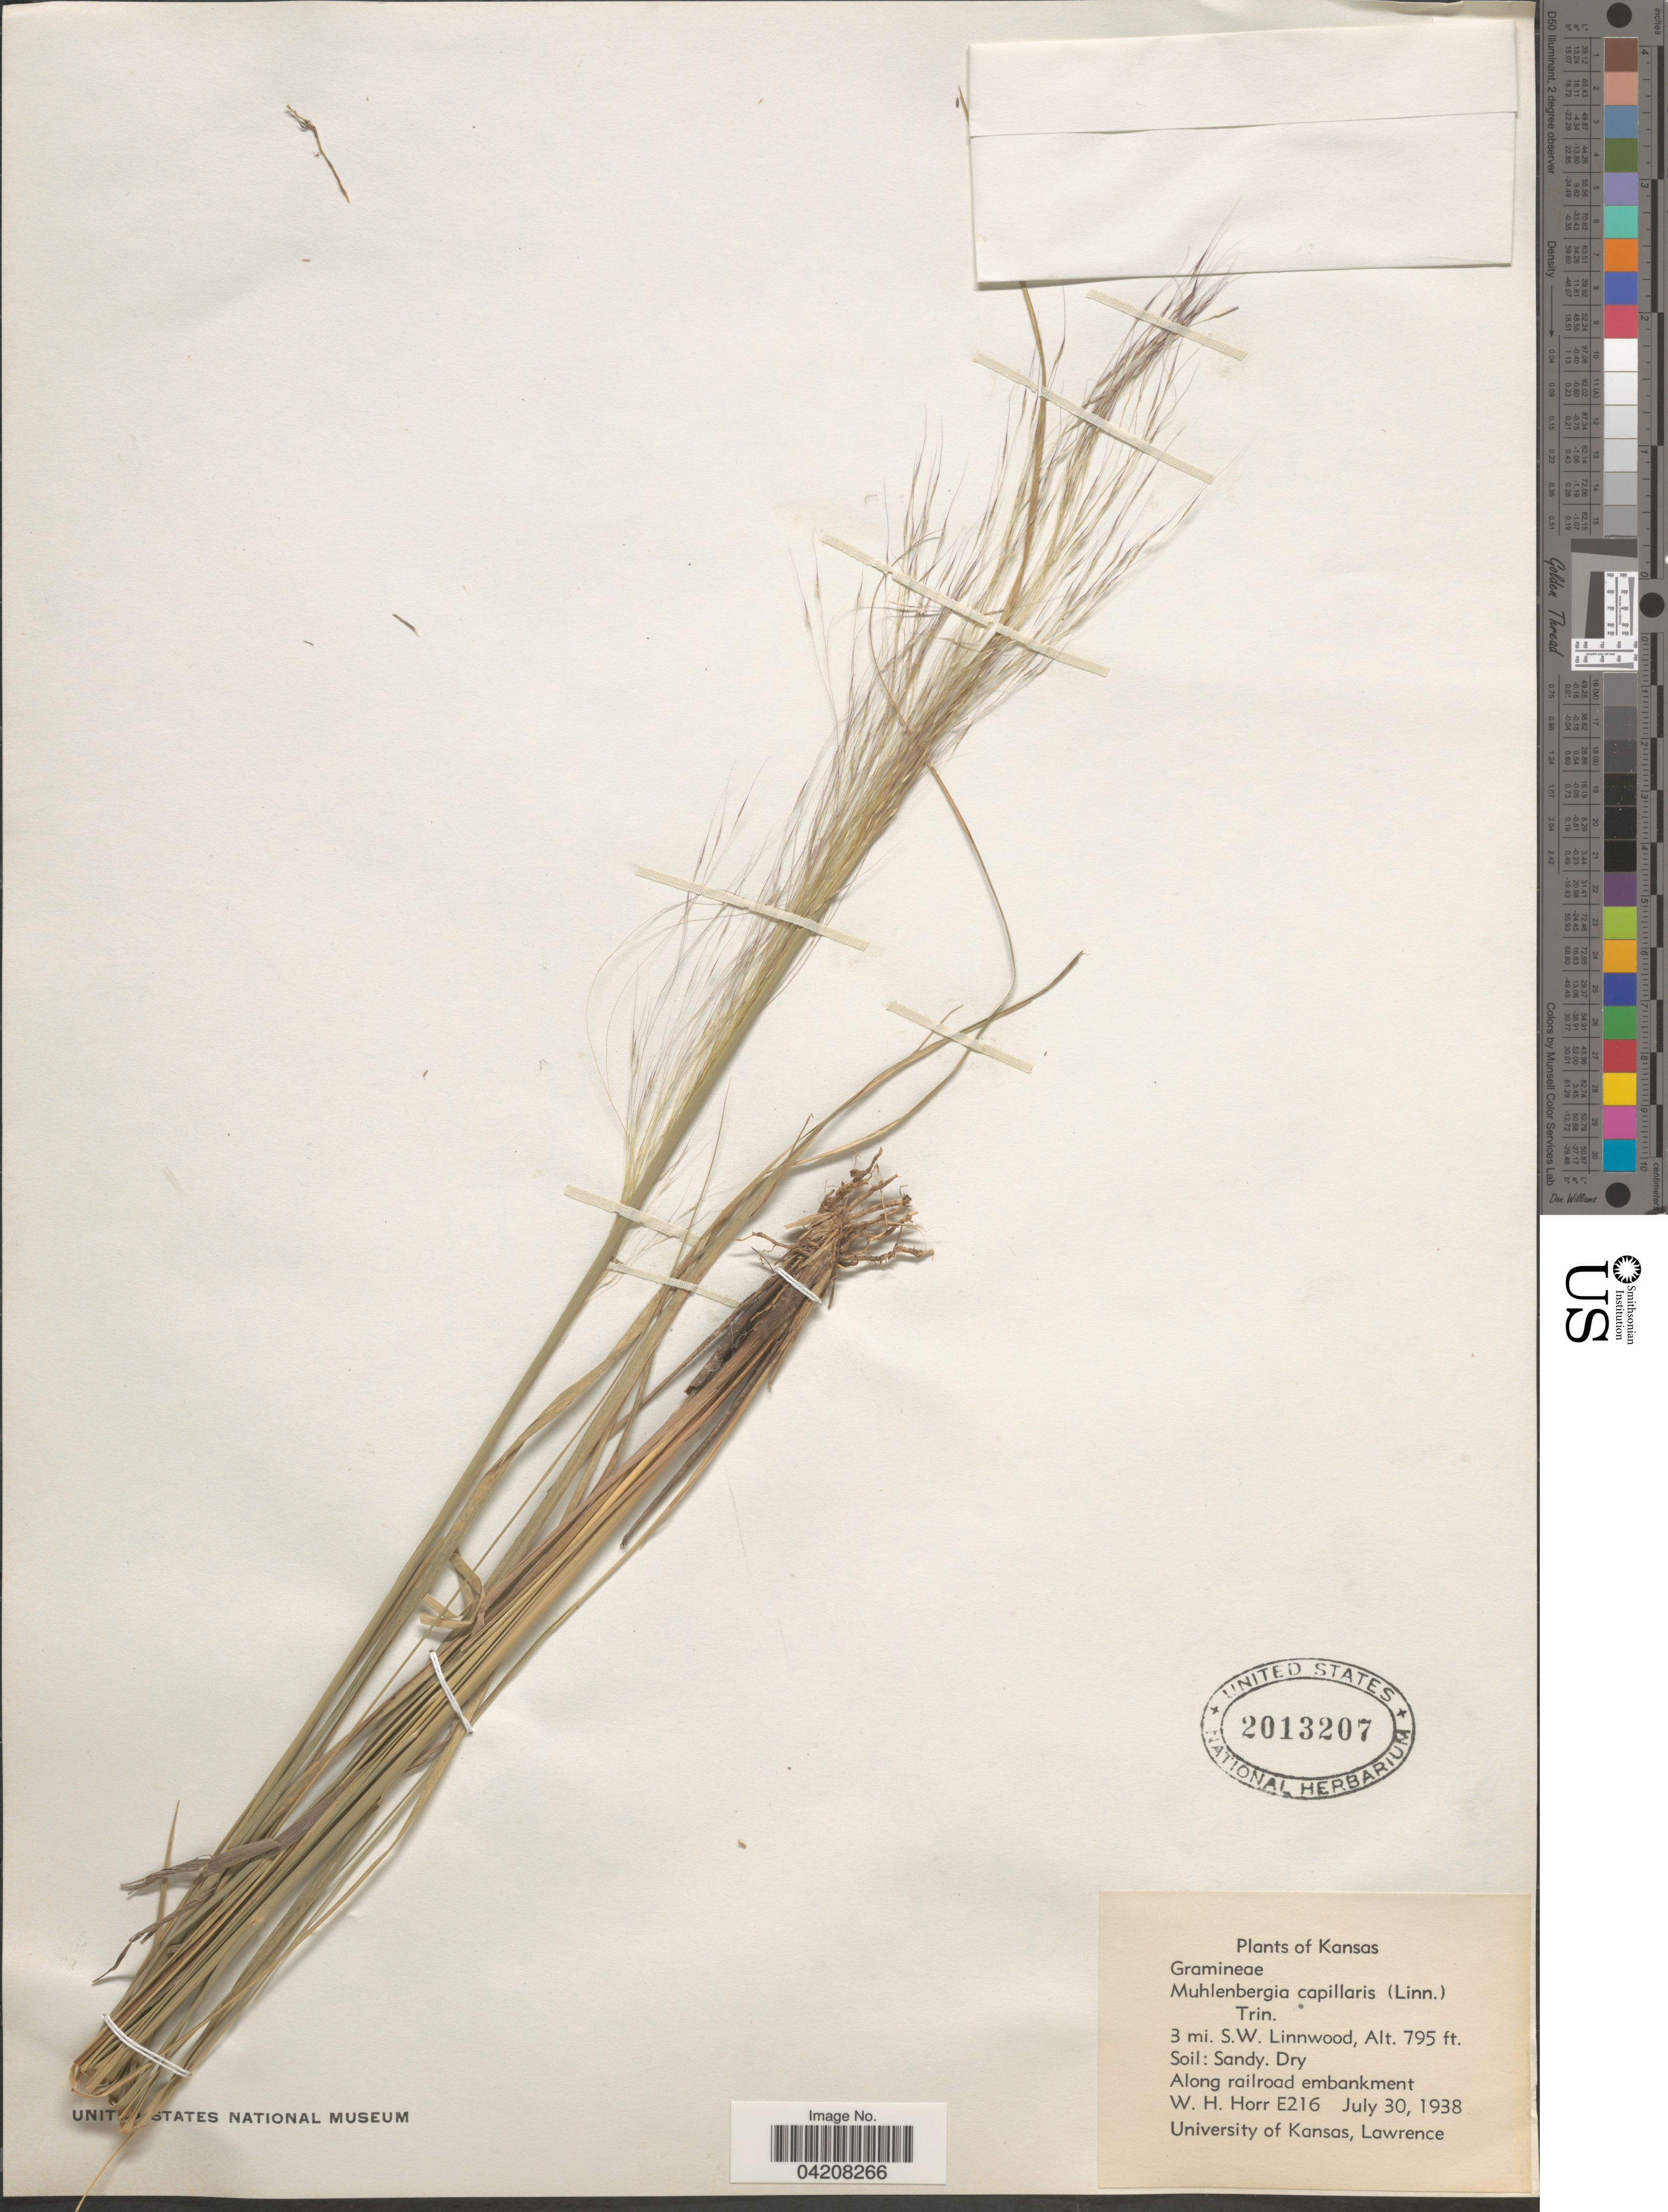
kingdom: Plantae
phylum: Tracheophyta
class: Liliopsida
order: Poales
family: Poaceae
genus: Muhlenbergia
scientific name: Muhlenbergia capillaris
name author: (Lam.) Trin.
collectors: W. H. Horr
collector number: E216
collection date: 1938-07-30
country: United States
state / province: Kansas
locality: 3 mi. S.W. Linnwood. Along railroad embankment.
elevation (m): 242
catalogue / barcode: US 2013207